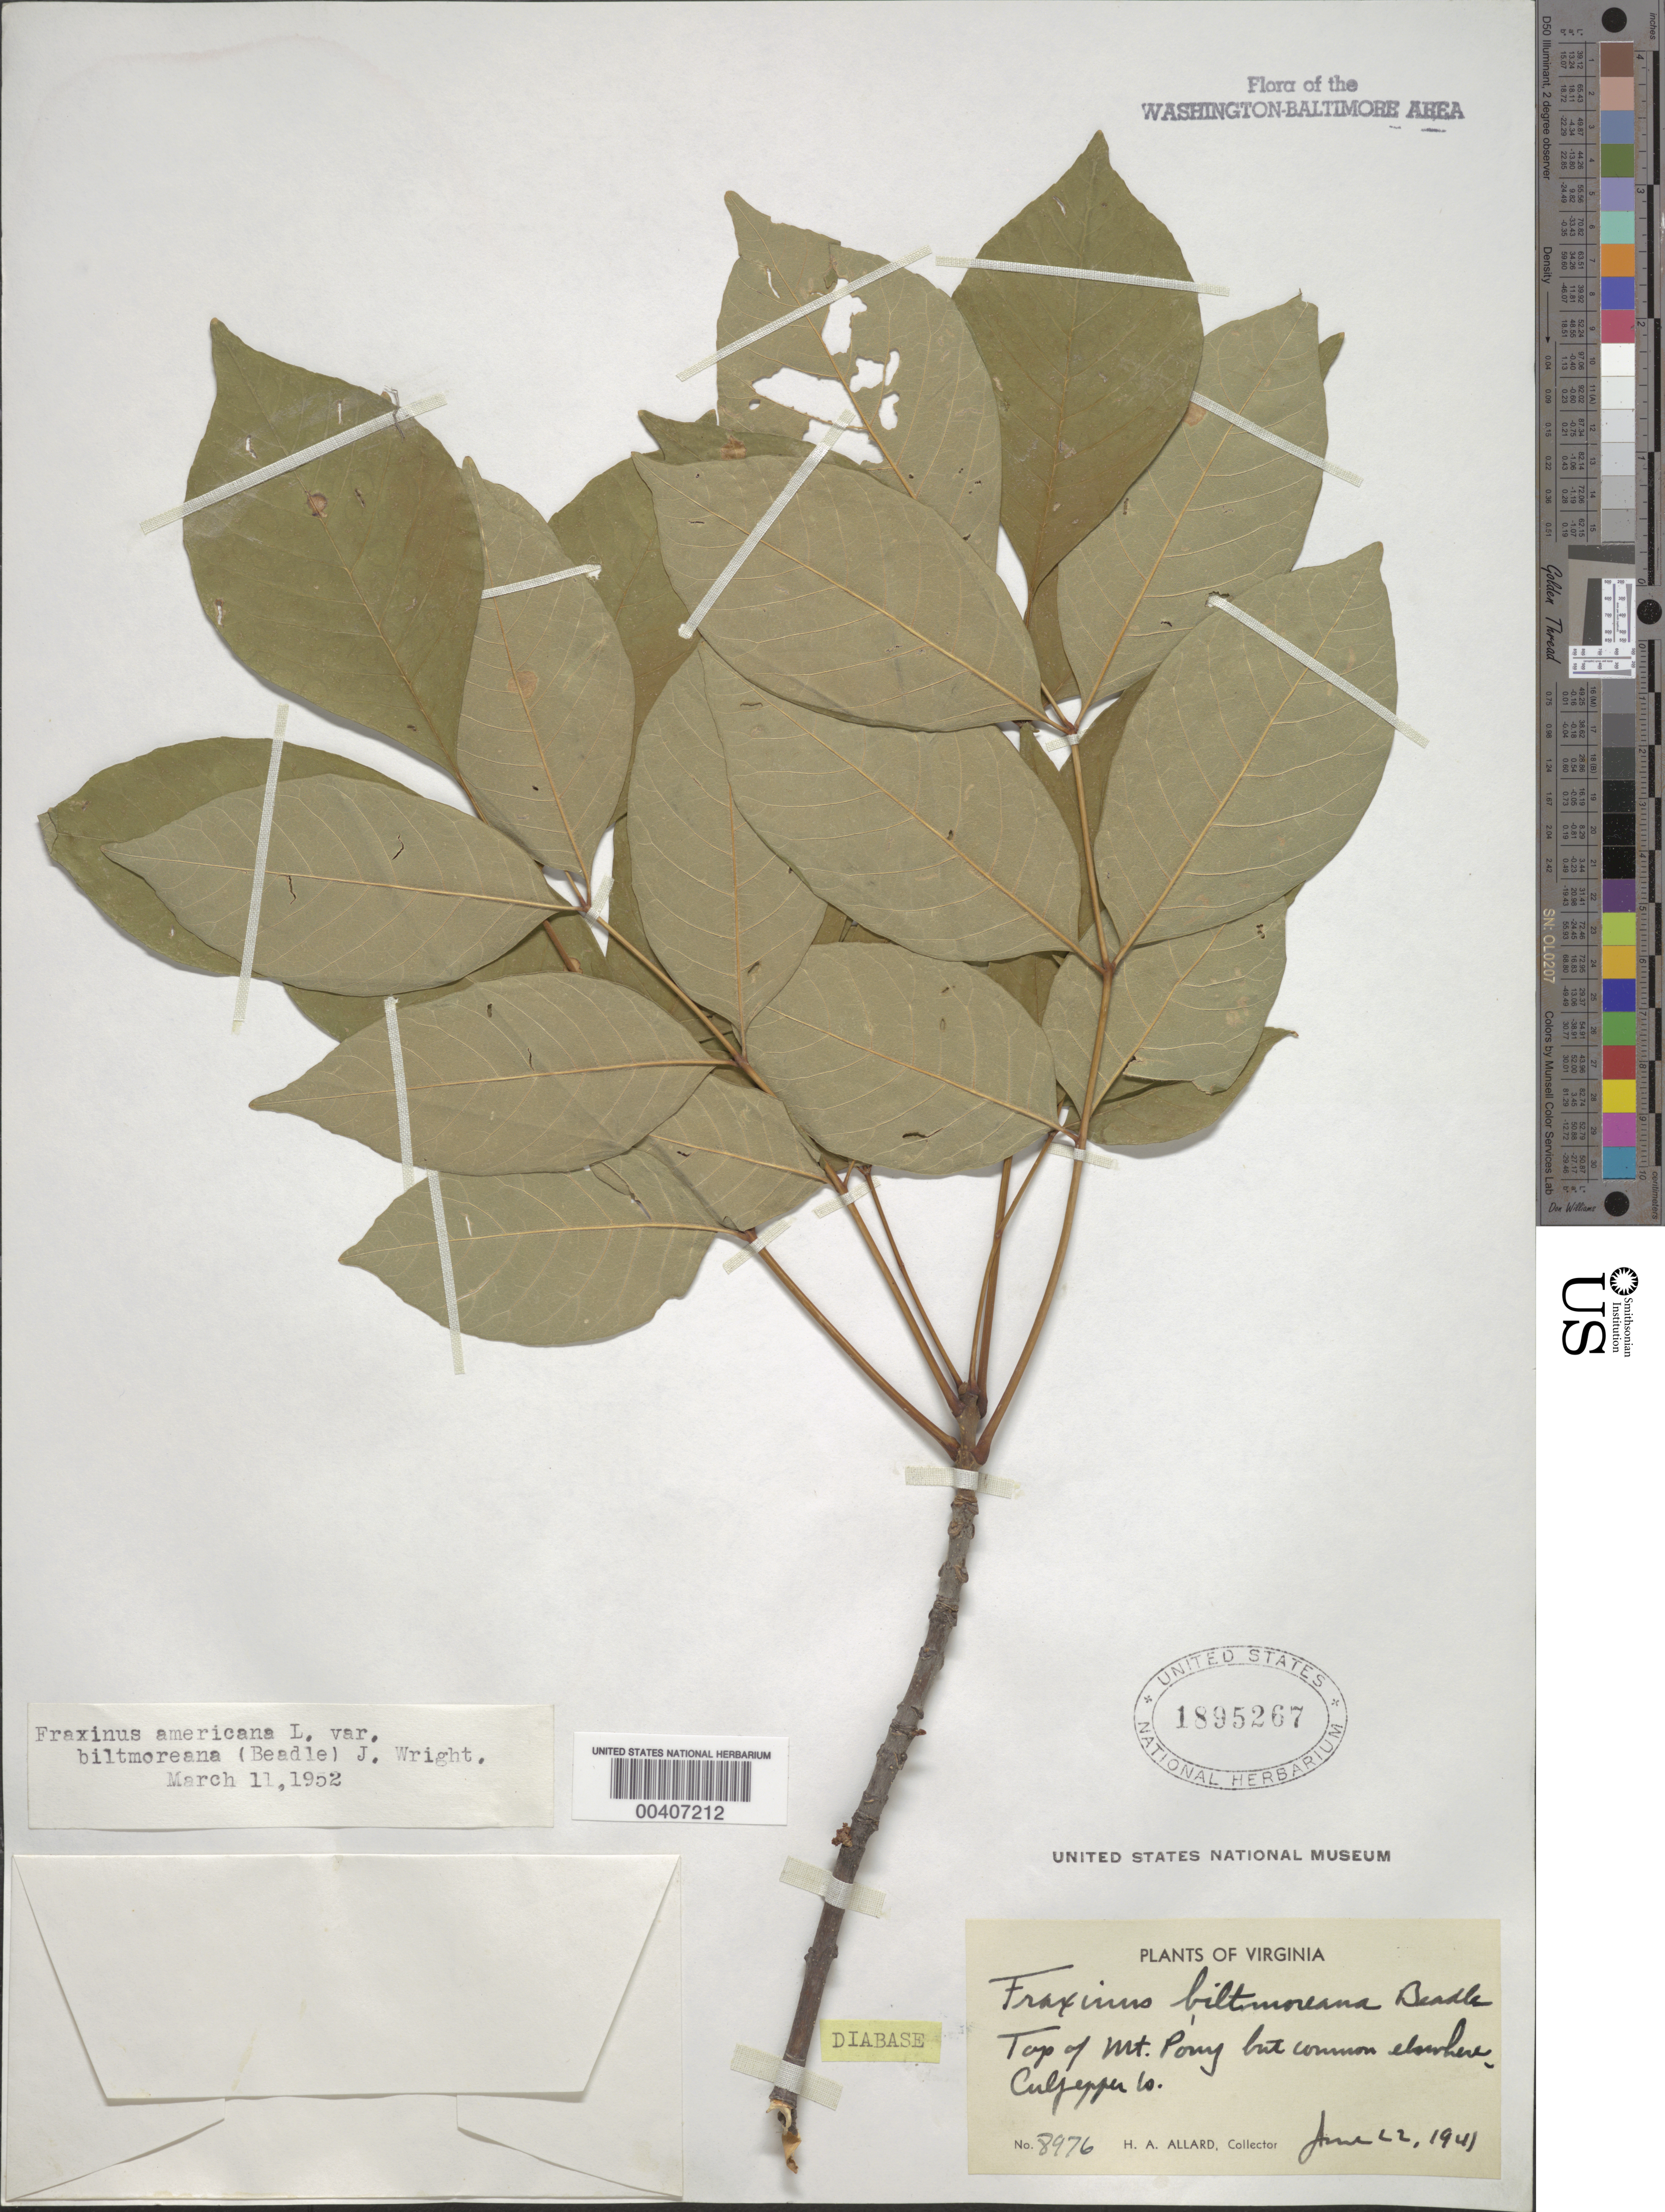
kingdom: Plantae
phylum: Tracheophyta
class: Magnoliopsida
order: Lamiales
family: Oleaceae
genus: Fraxinus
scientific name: Fraxinus americana var. biltmoreana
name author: (Beadle) J.W. Wright ex Fernald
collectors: H. A. Allard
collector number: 8976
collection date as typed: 22 Jun 1941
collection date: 1941-06-22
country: United States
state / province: Virginia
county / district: Culpeper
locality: Mount Pony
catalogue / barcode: US 1895267